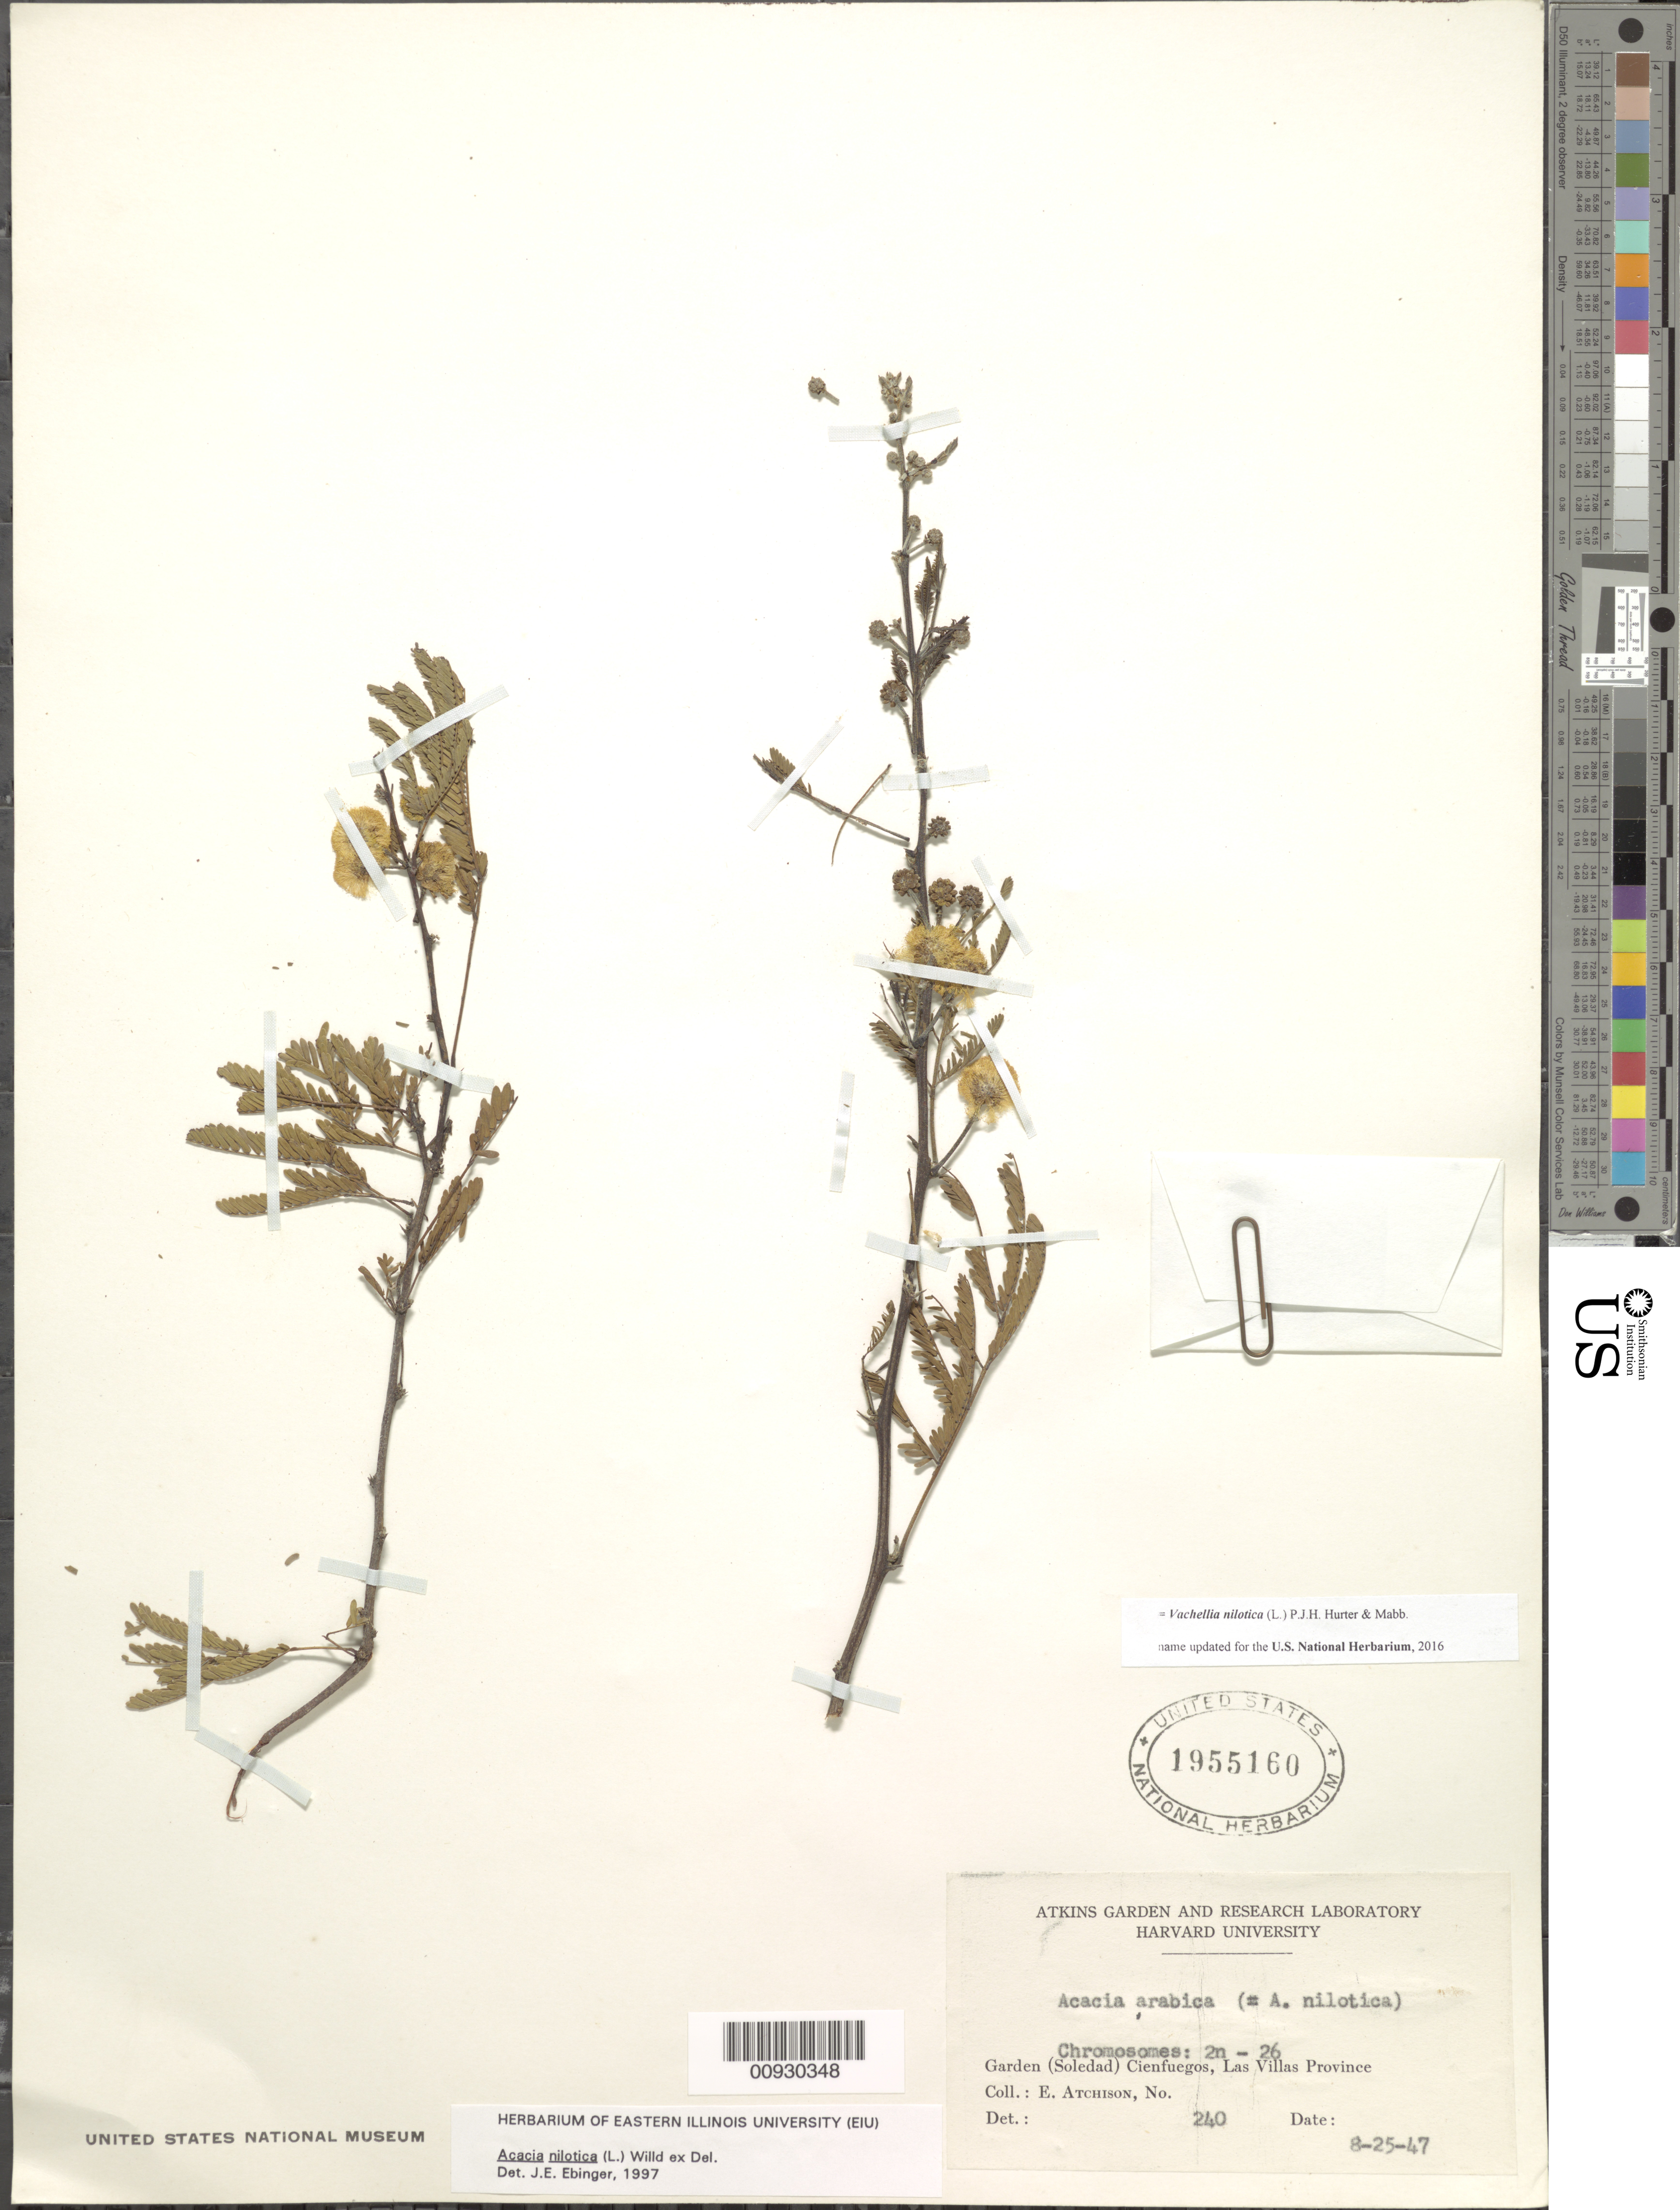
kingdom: Plantae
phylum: Tracheophyta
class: Magnoliopsida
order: Fabales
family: Fabaceae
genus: Vachellia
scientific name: Vachellia nilotica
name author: (L.) P.J.H. Hurter & Mabb.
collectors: E. Atchison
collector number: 240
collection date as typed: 25 Aug 1947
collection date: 1947-08-25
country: Cuba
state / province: Cienfuegos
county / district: Cienfuegos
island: Cuba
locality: Garden (Soledad) Cienfuegos, Las Villa Province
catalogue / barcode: US 1955160